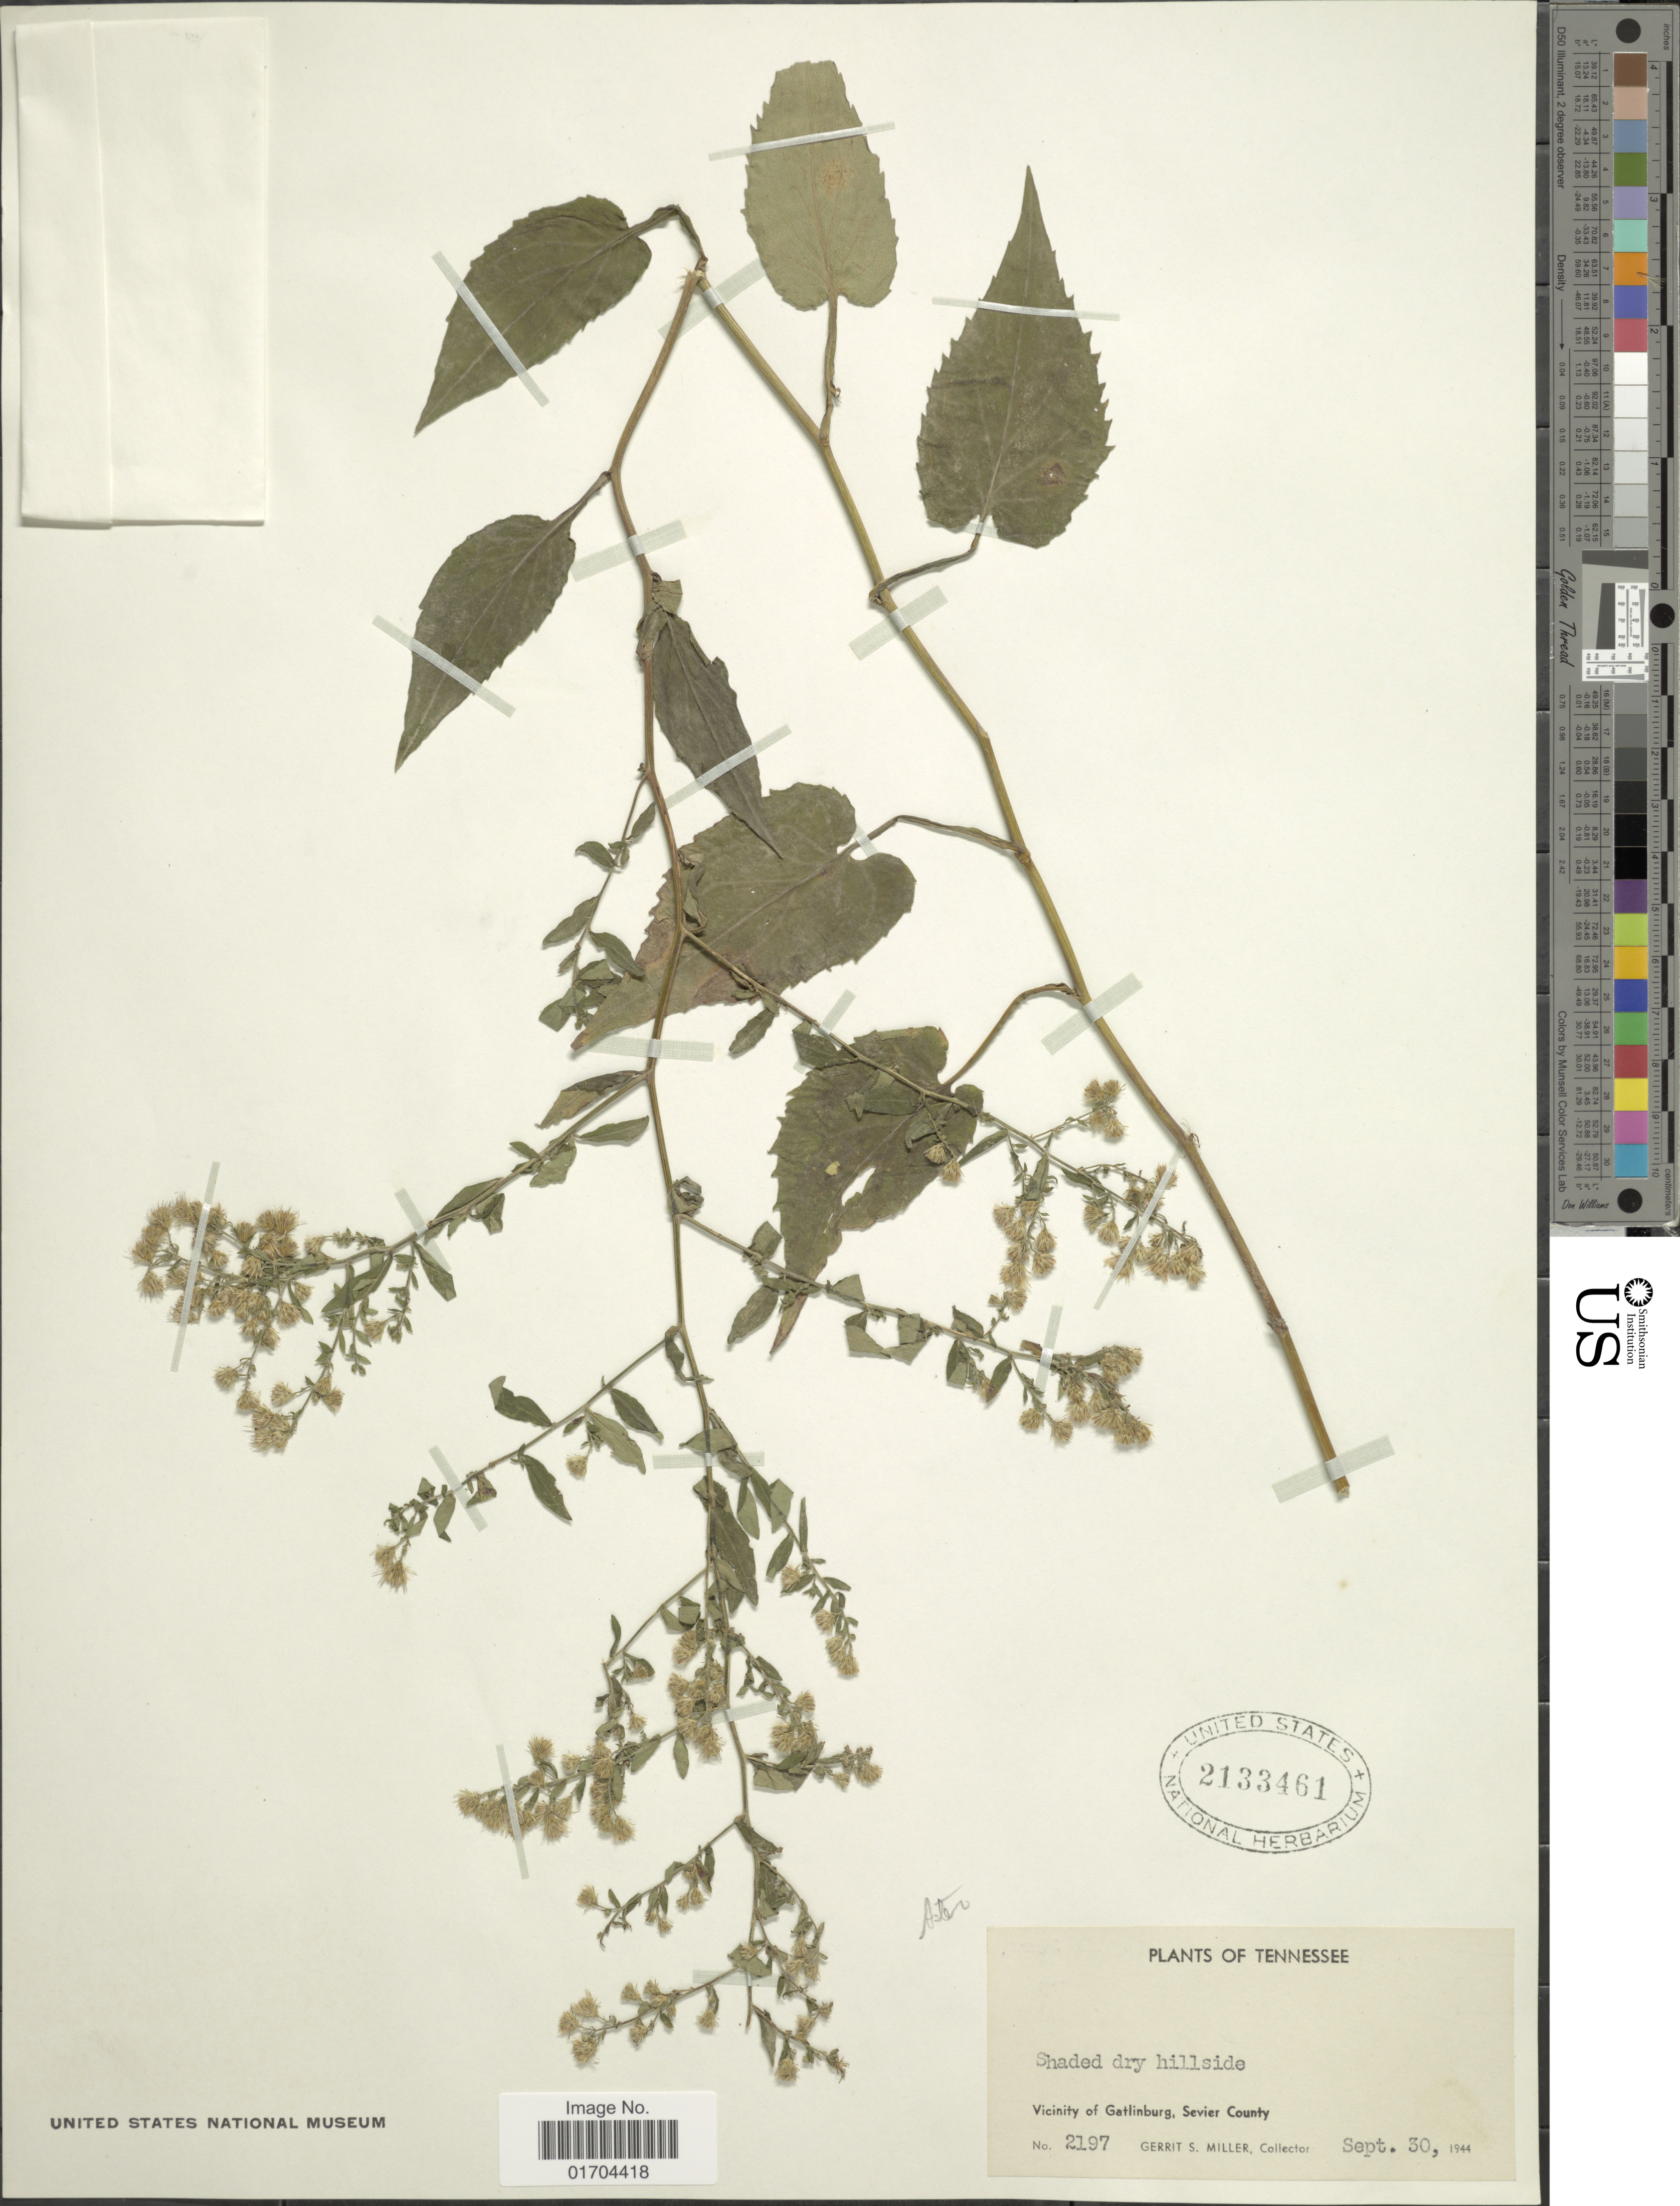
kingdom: Plantae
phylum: Tracheophyta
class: Magnoliopsida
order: Asterales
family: Asteraceae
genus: Symphyotrichum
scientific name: Symphyotrichum sp.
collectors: G. S. Miller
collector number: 2197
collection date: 1944-09-30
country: United States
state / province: Tennessee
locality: Vicinity of Gatlinburg, Sevier County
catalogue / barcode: US 2133461